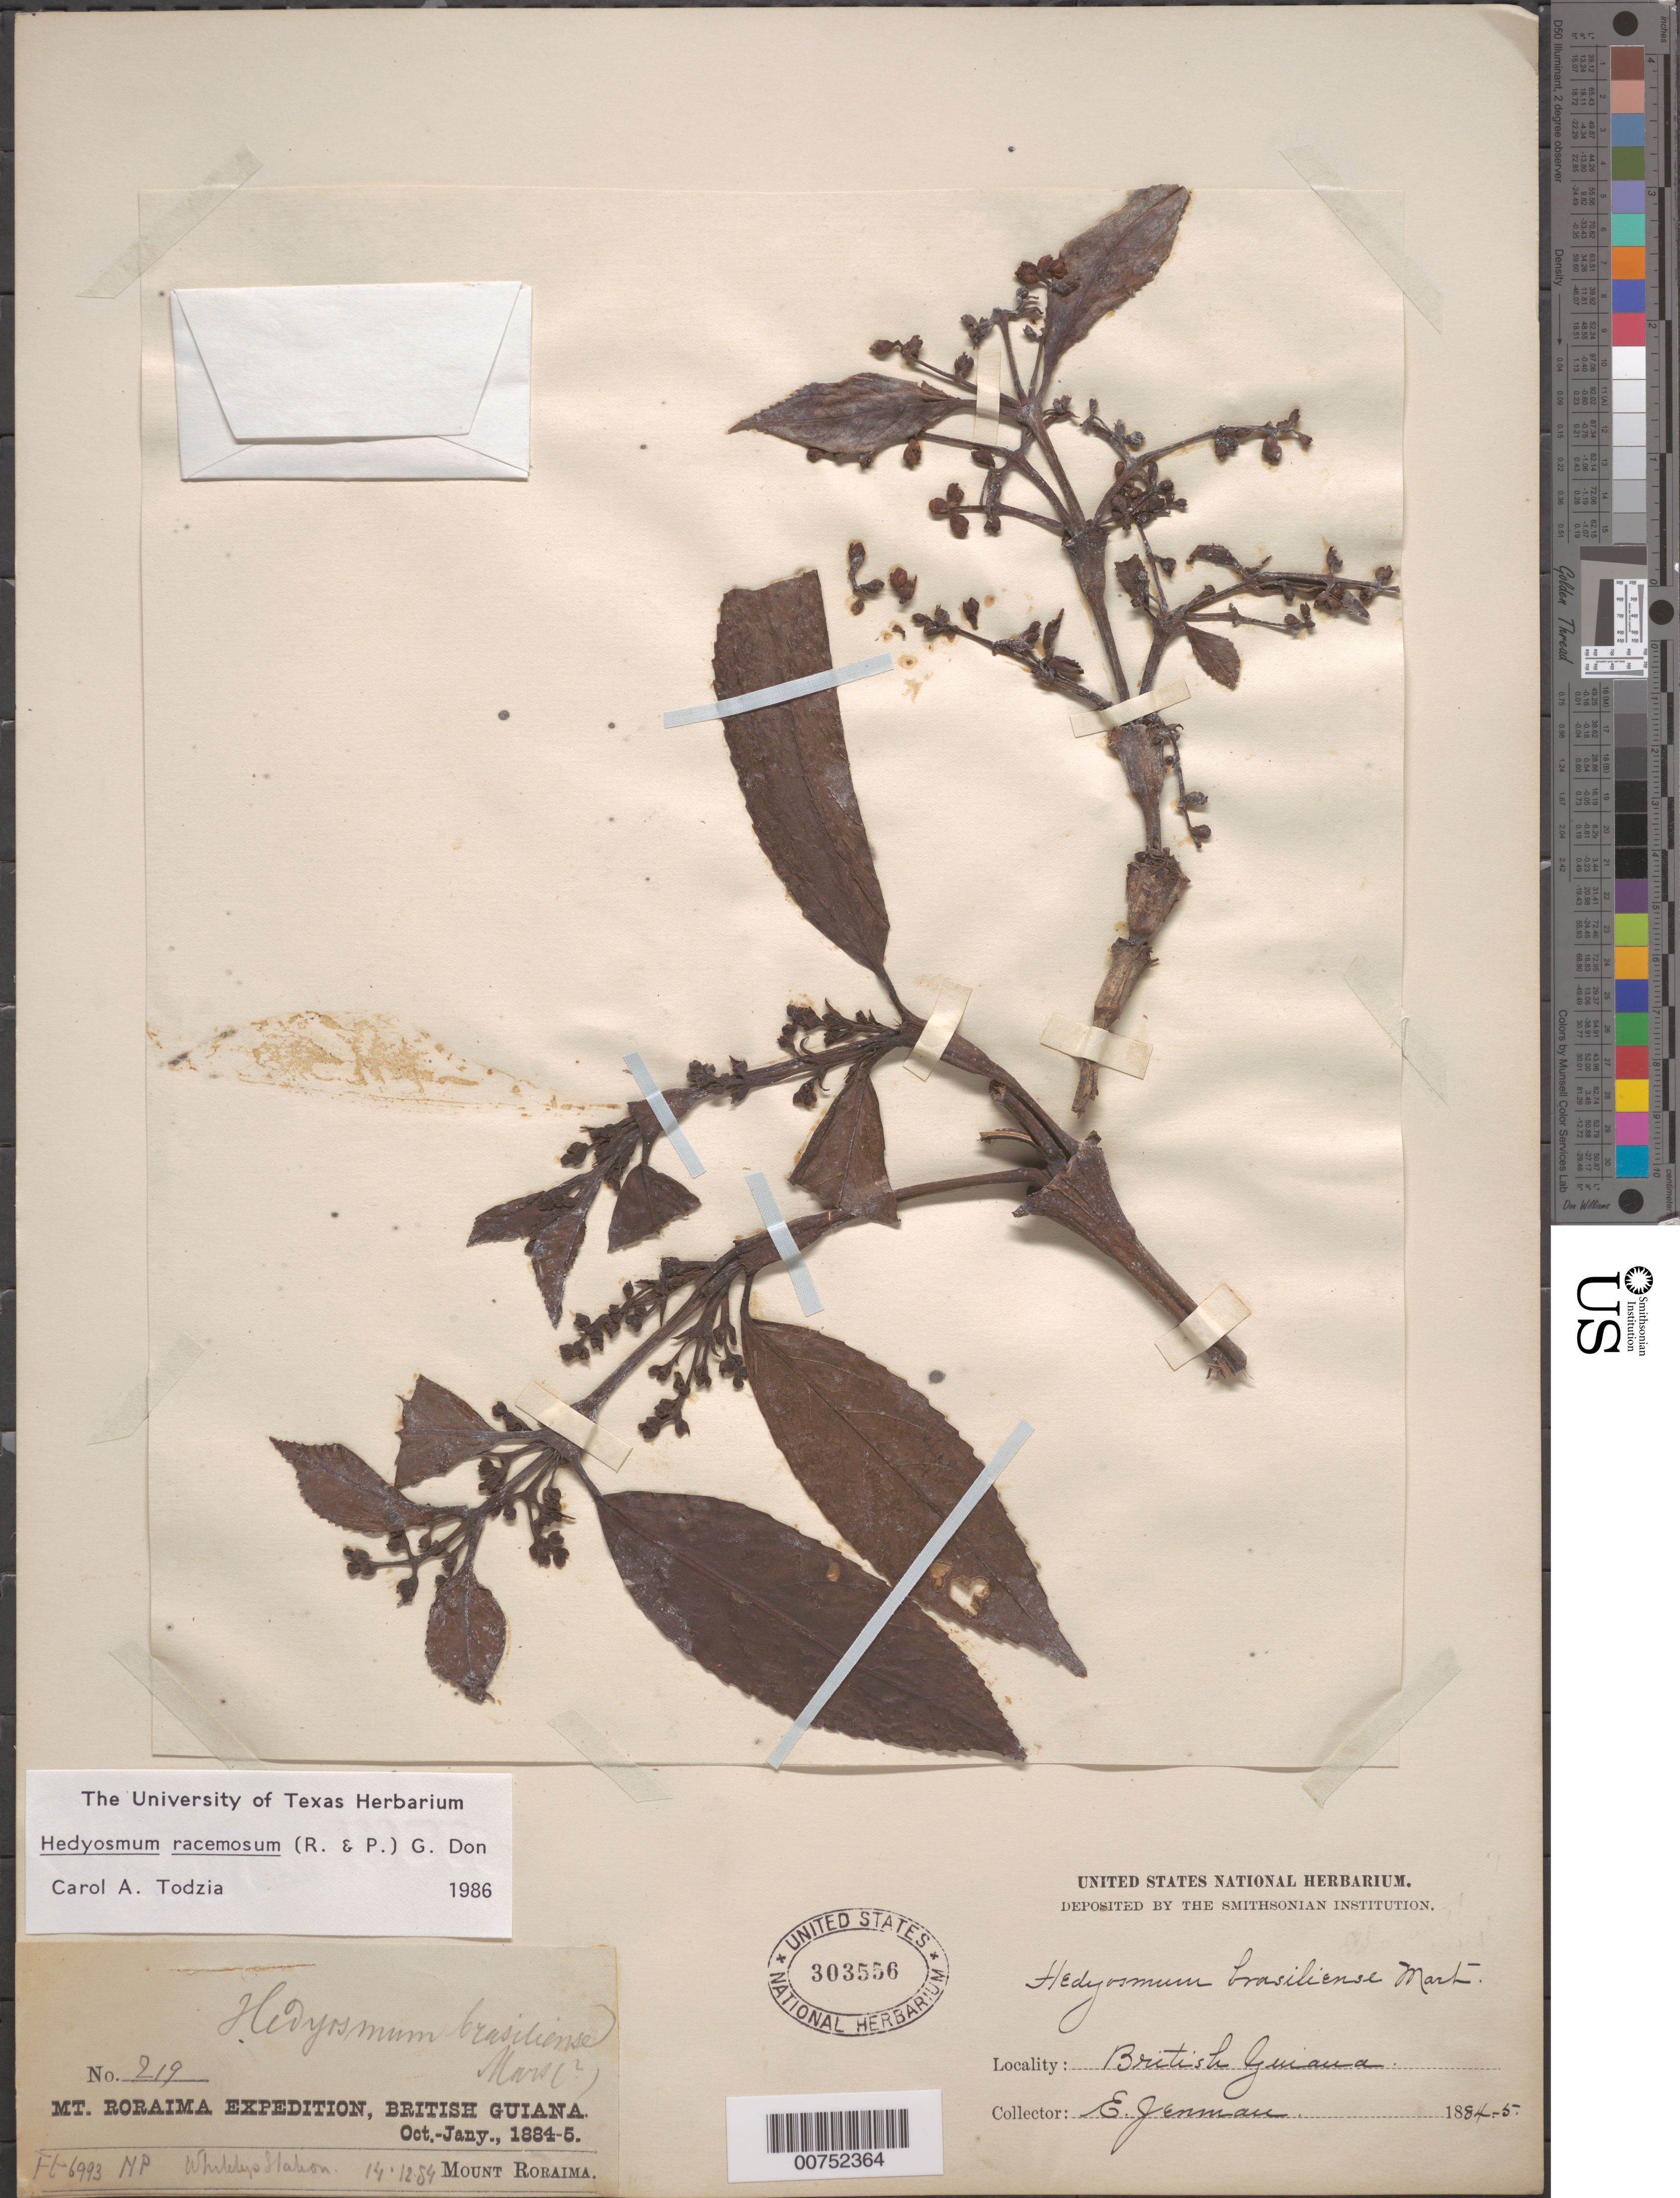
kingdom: Plantae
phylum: Tracheophyta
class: Magnoliopsida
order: Chloranthales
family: Chloranthaceae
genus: Hedyosmum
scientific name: Hedyosmum racemosum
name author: (Ruiz & Pav.) G. Don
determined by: Todzia, C. A., (TEX), University of Texas Austin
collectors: G. S. Jenman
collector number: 219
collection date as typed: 14 December 1884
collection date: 1884-12-14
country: Guyana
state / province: Cuyuni-Mazaruni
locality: Mt. Roraima, Whitely's Station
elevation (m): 2131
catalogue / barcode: US 303556